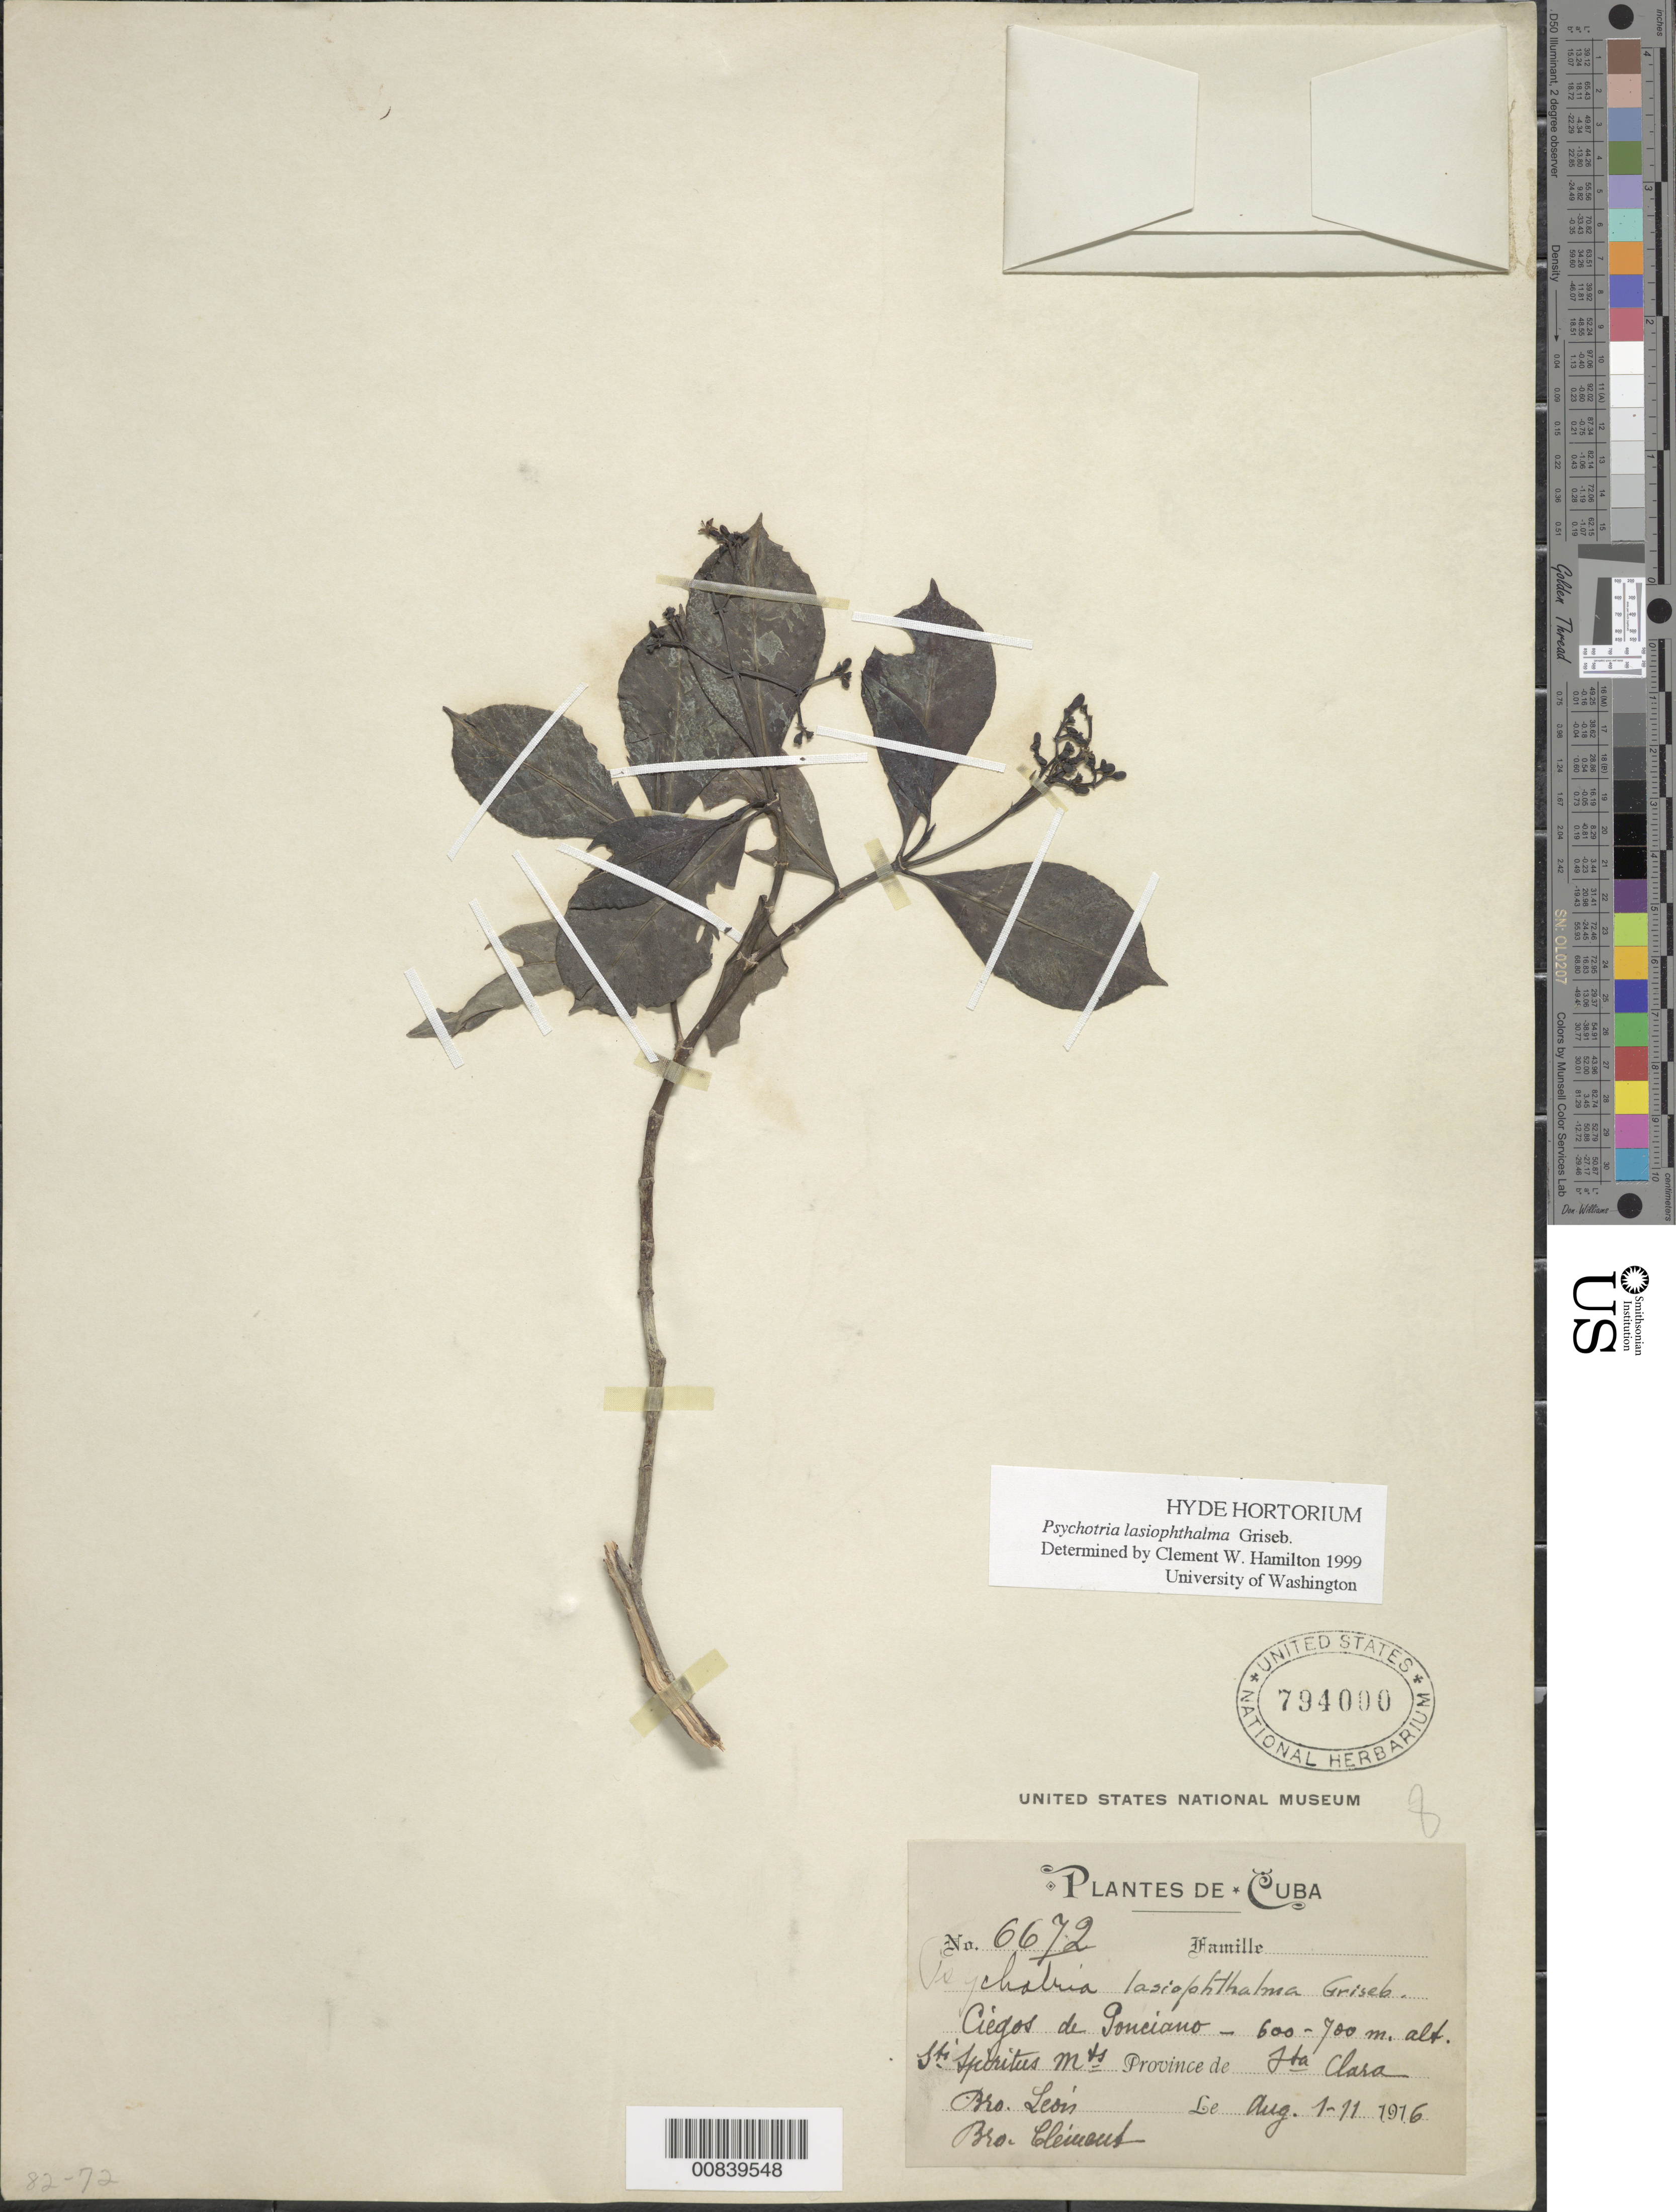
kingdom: Plantae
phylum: Tracheophyta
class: Magnoliopsida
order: Gentianales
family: Rubiaceae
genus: Psychotria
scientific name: Psychotria lasiophthalma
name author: Griseb.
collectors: Bro. León & B. Clement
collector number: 6672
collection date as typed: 01 Aug 1916 to 11 Aug 1916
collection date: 1916-08-01/1916-08-11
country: Cuba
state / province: Las Villas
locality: Ciegos de Ponciano. St. Spiritus Mts.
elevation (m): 600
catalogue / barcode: US 794000